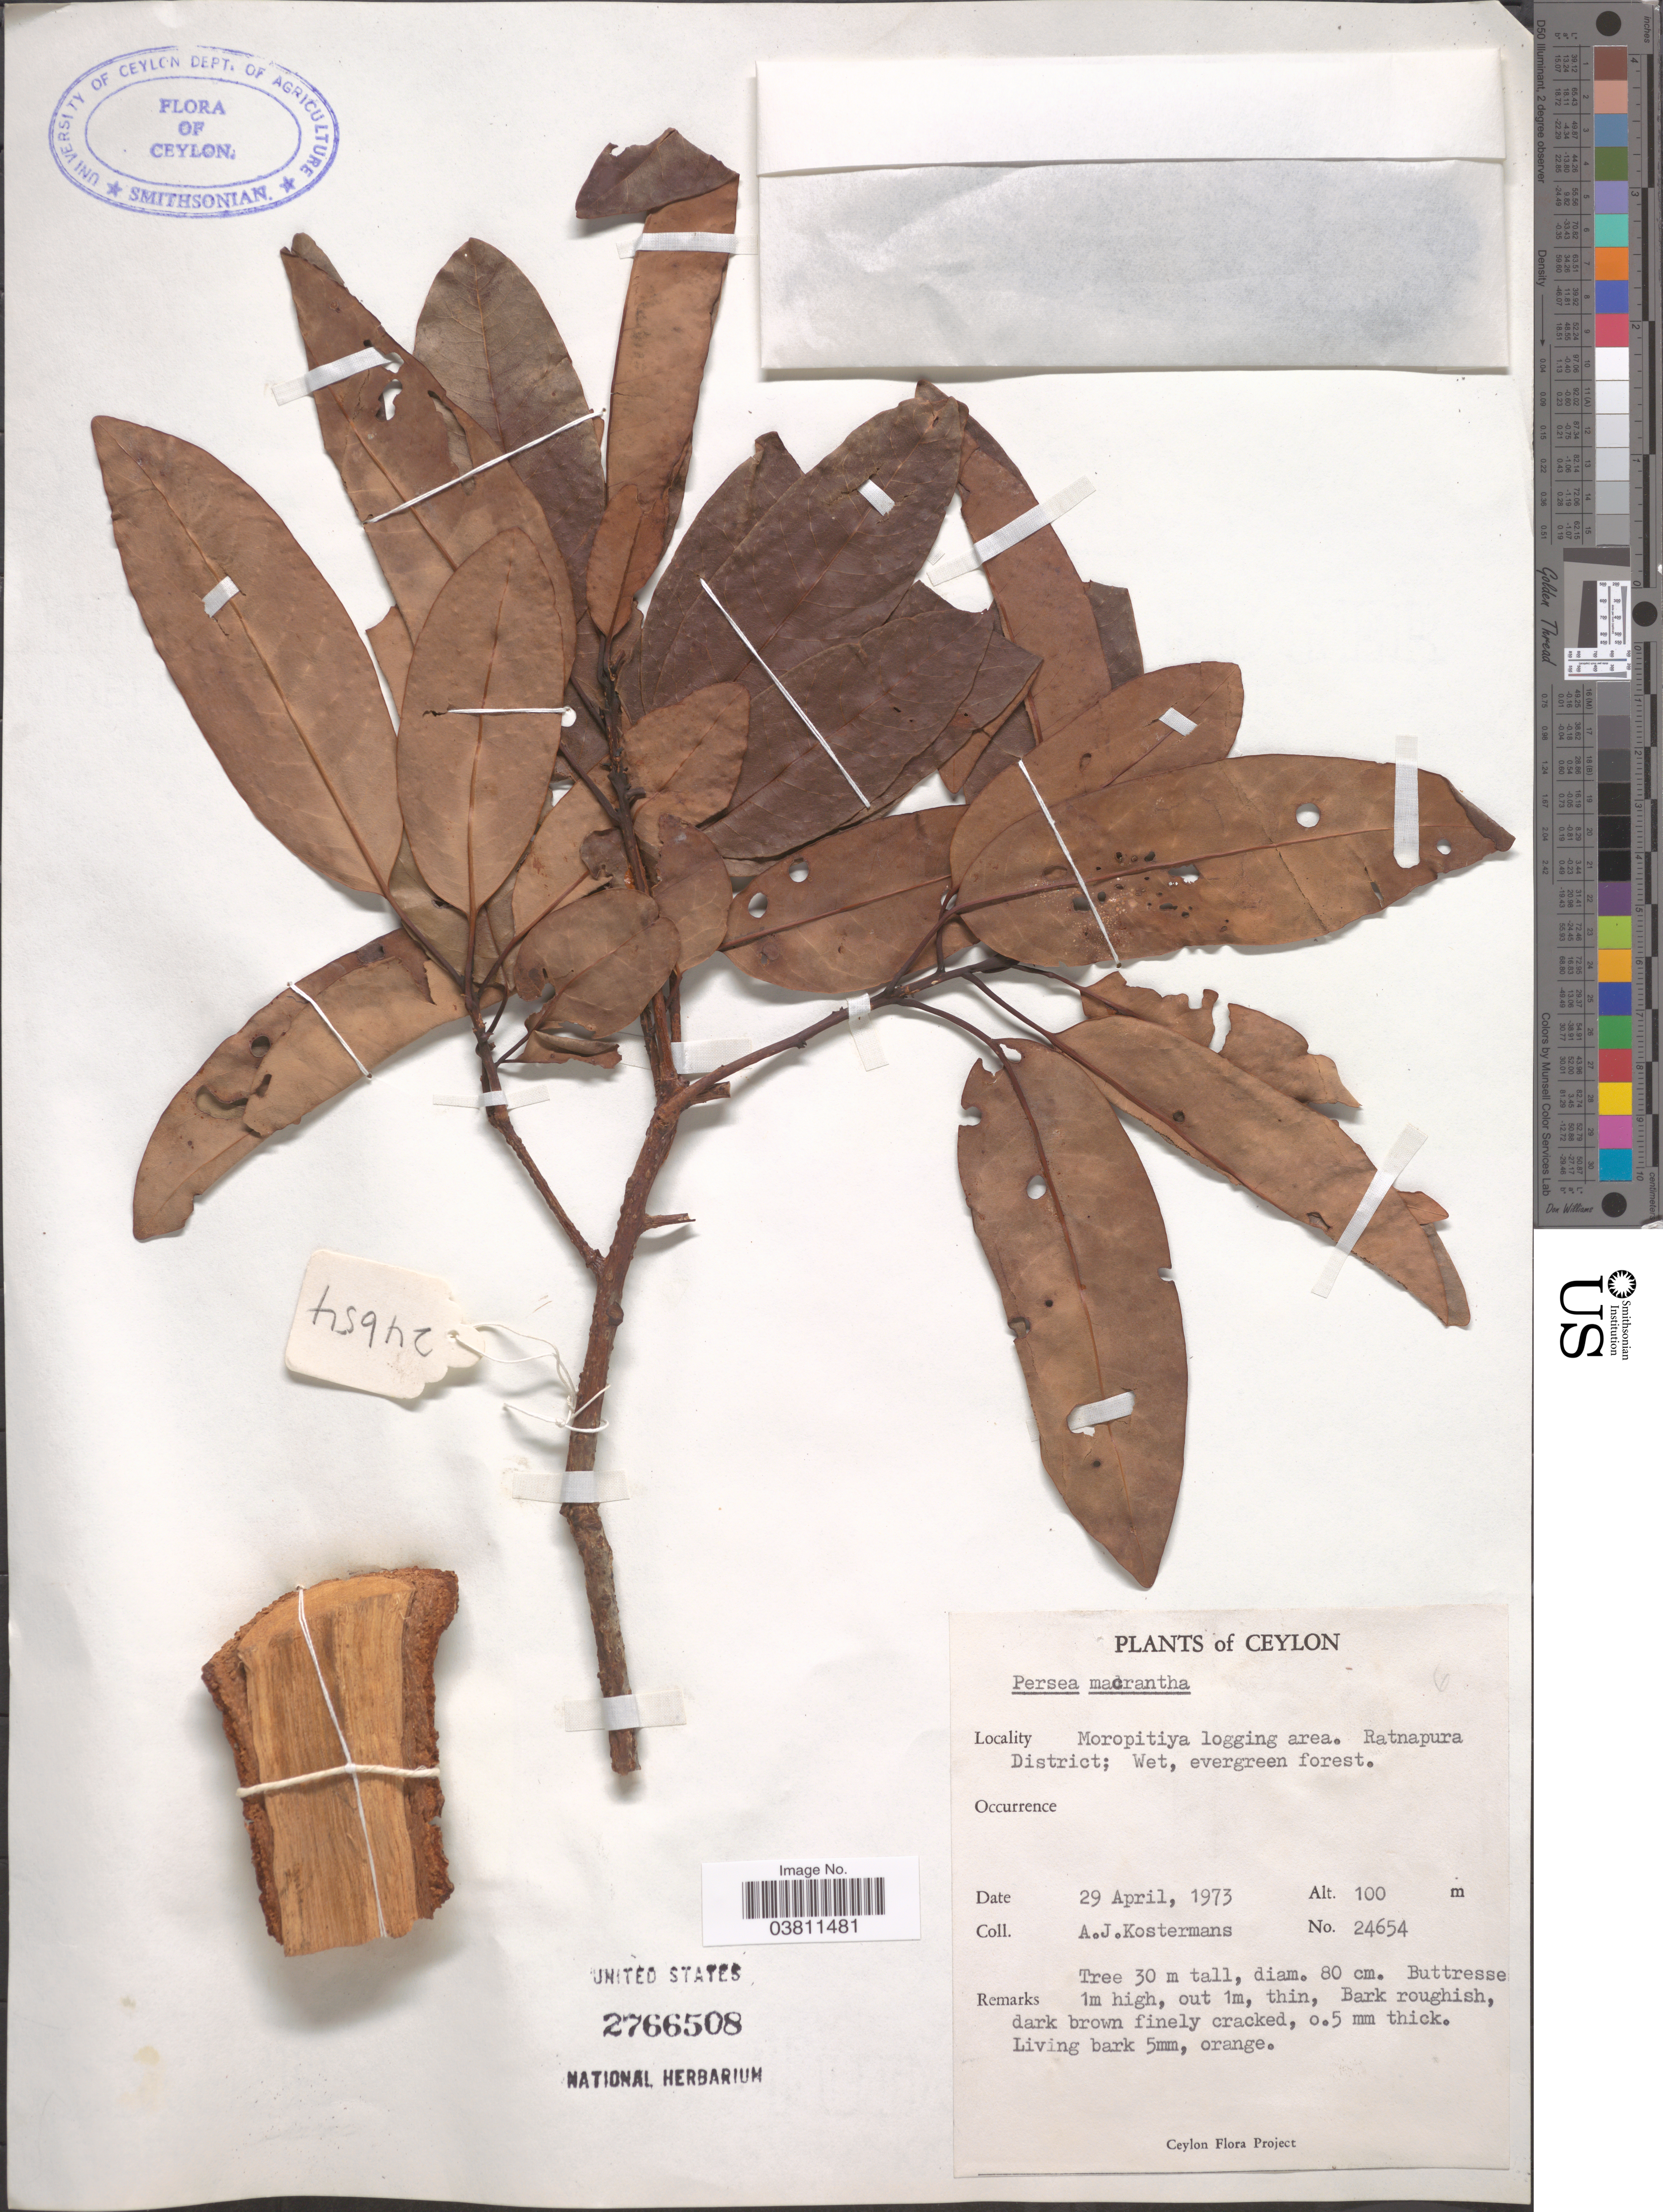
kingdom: Plantae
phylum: Tracheophyta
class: Magnoliopsida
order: Laurales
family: Lauraceae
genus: Persea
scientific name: Persea macrantha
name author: (Nees) Kosterm.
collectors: A. J. G. Kostermans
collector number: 24654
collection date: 1973-04-29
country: Sri Lanka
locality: Ceylon. Moropitiya logging area. Ratnapura District; Wet, evergreen forest.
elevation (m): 100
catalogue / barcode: US 2766508